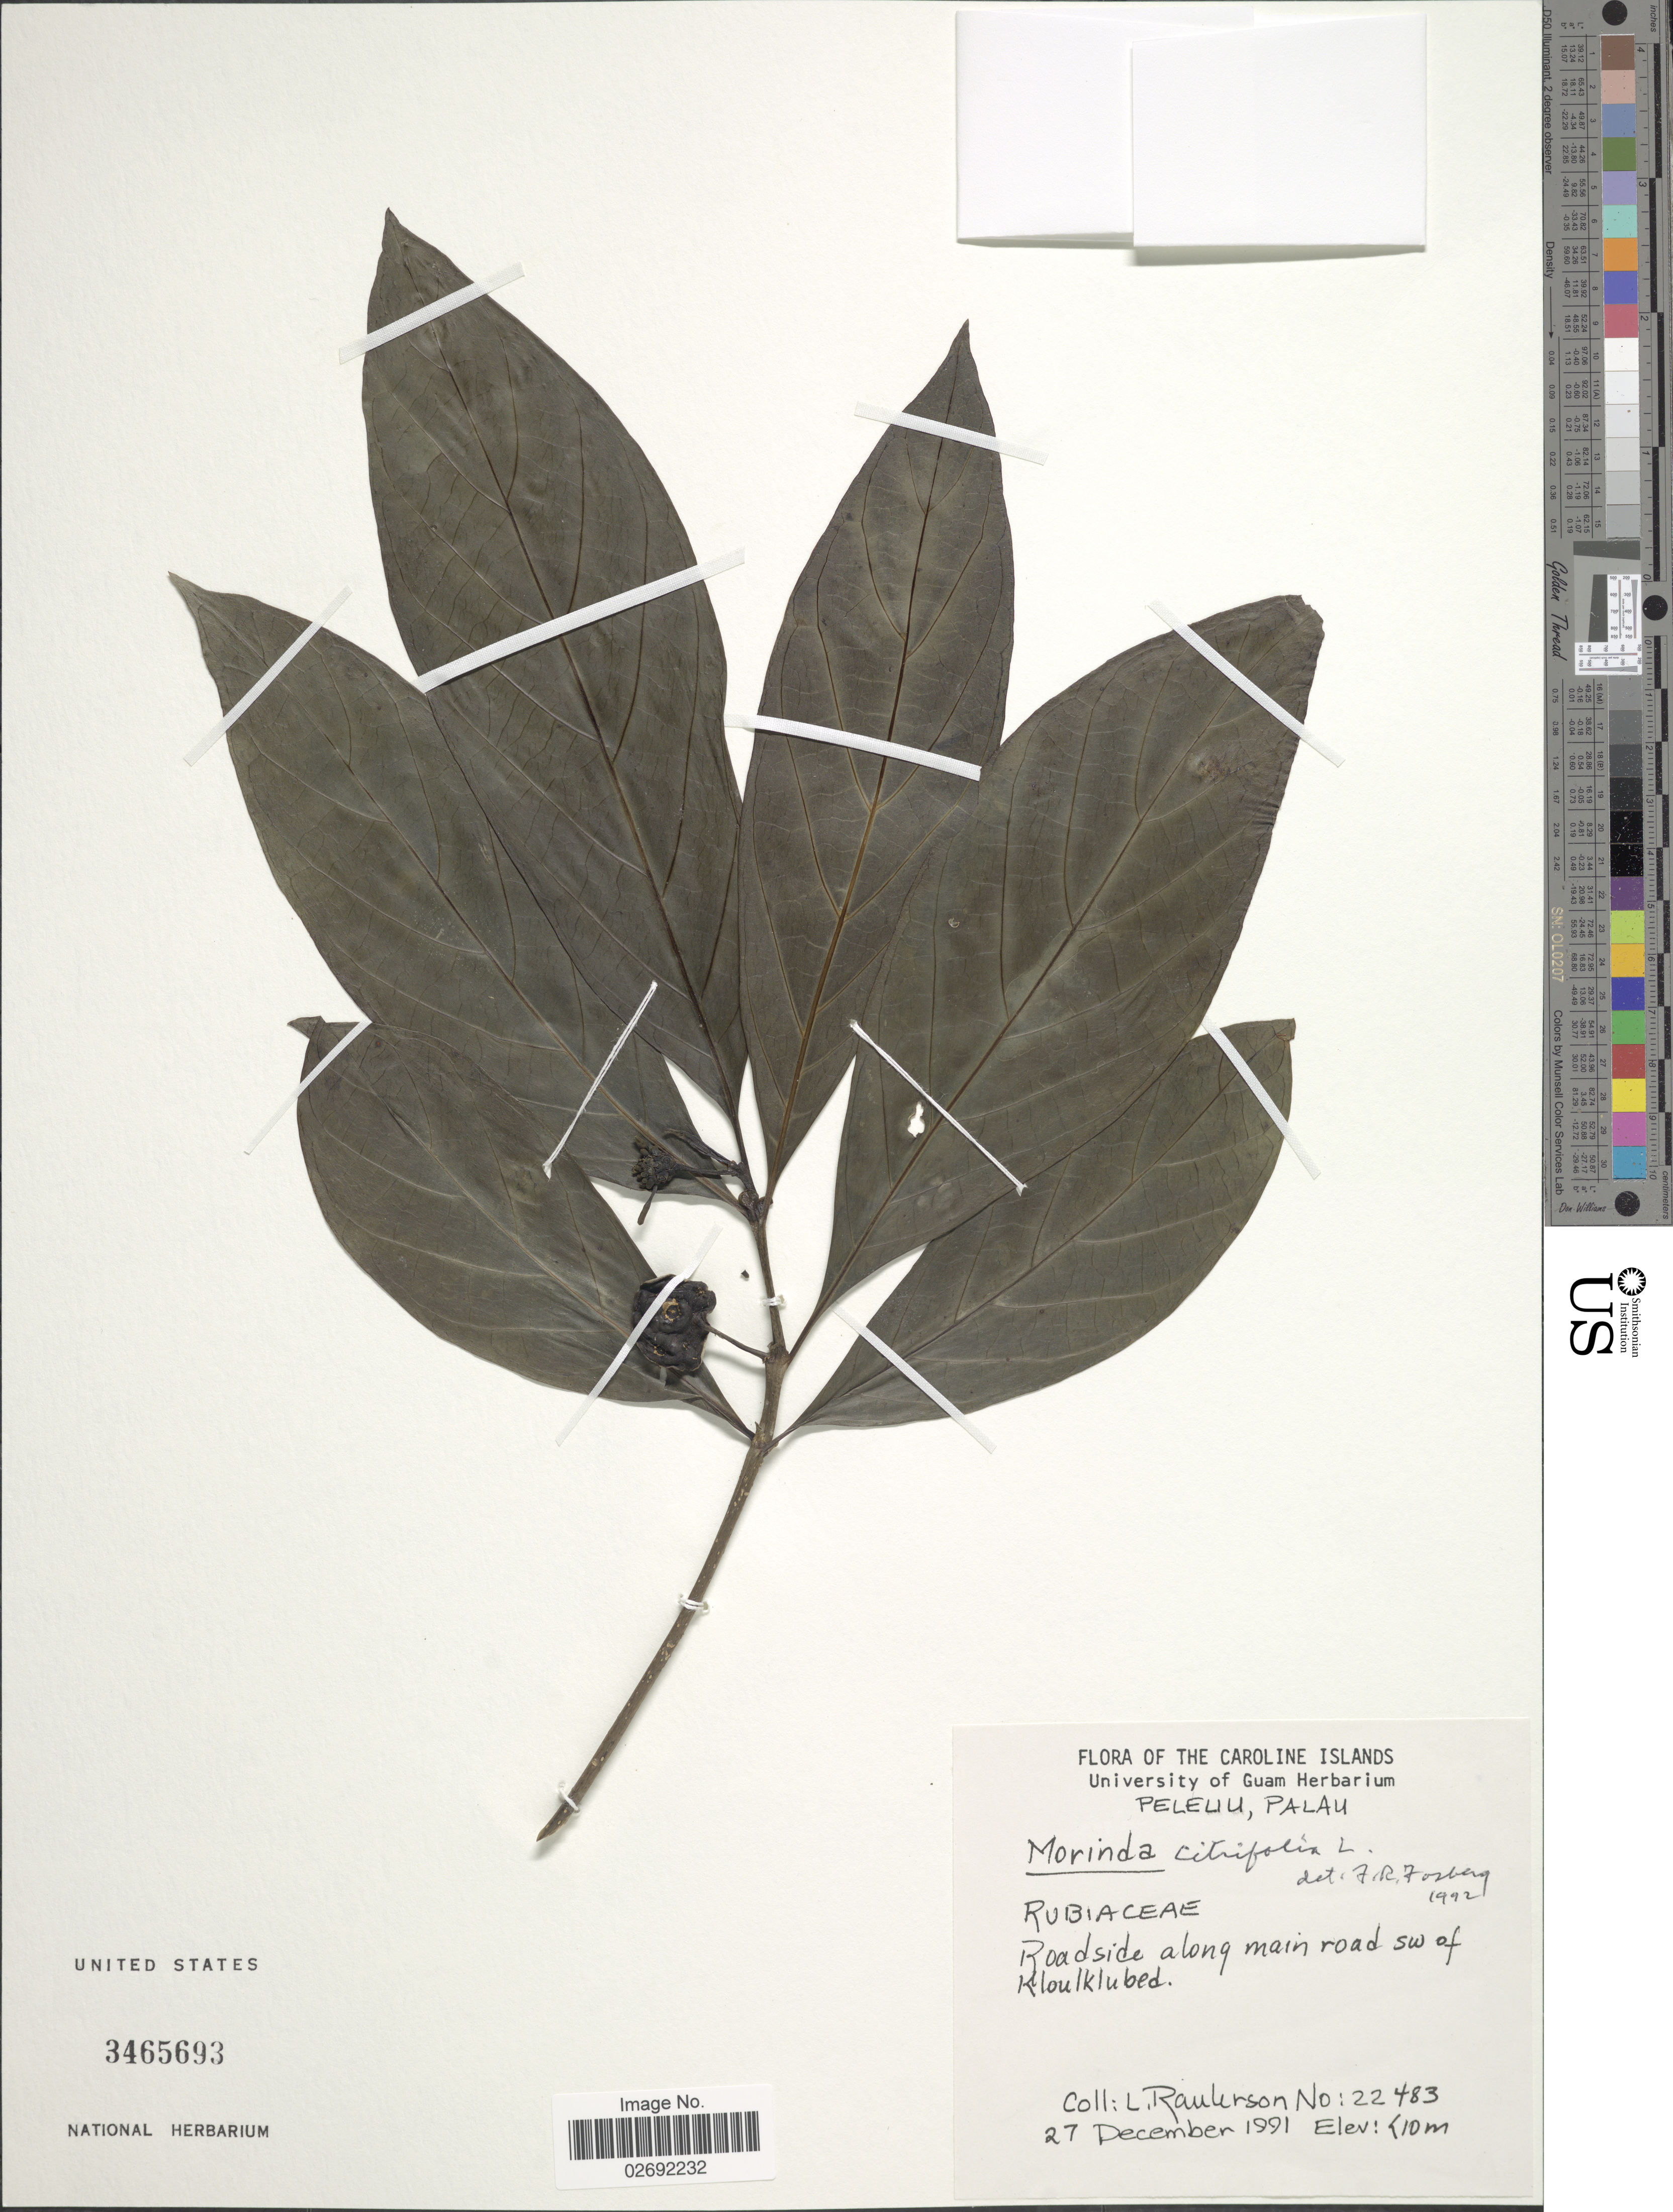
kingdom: Plantae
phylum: Tracheophyta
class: Magnoliopsida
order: Gentianales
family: Rubiaceae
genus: Morinda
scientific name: Morinda citrifolia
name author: L.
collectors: L. Raulerson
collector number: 22483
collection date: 1991-12-27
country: Palau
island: Beliliou [Peleliu]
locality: Peleliu, Palau. sw of Kloulklubed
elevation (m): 10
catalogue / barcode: US 3465693